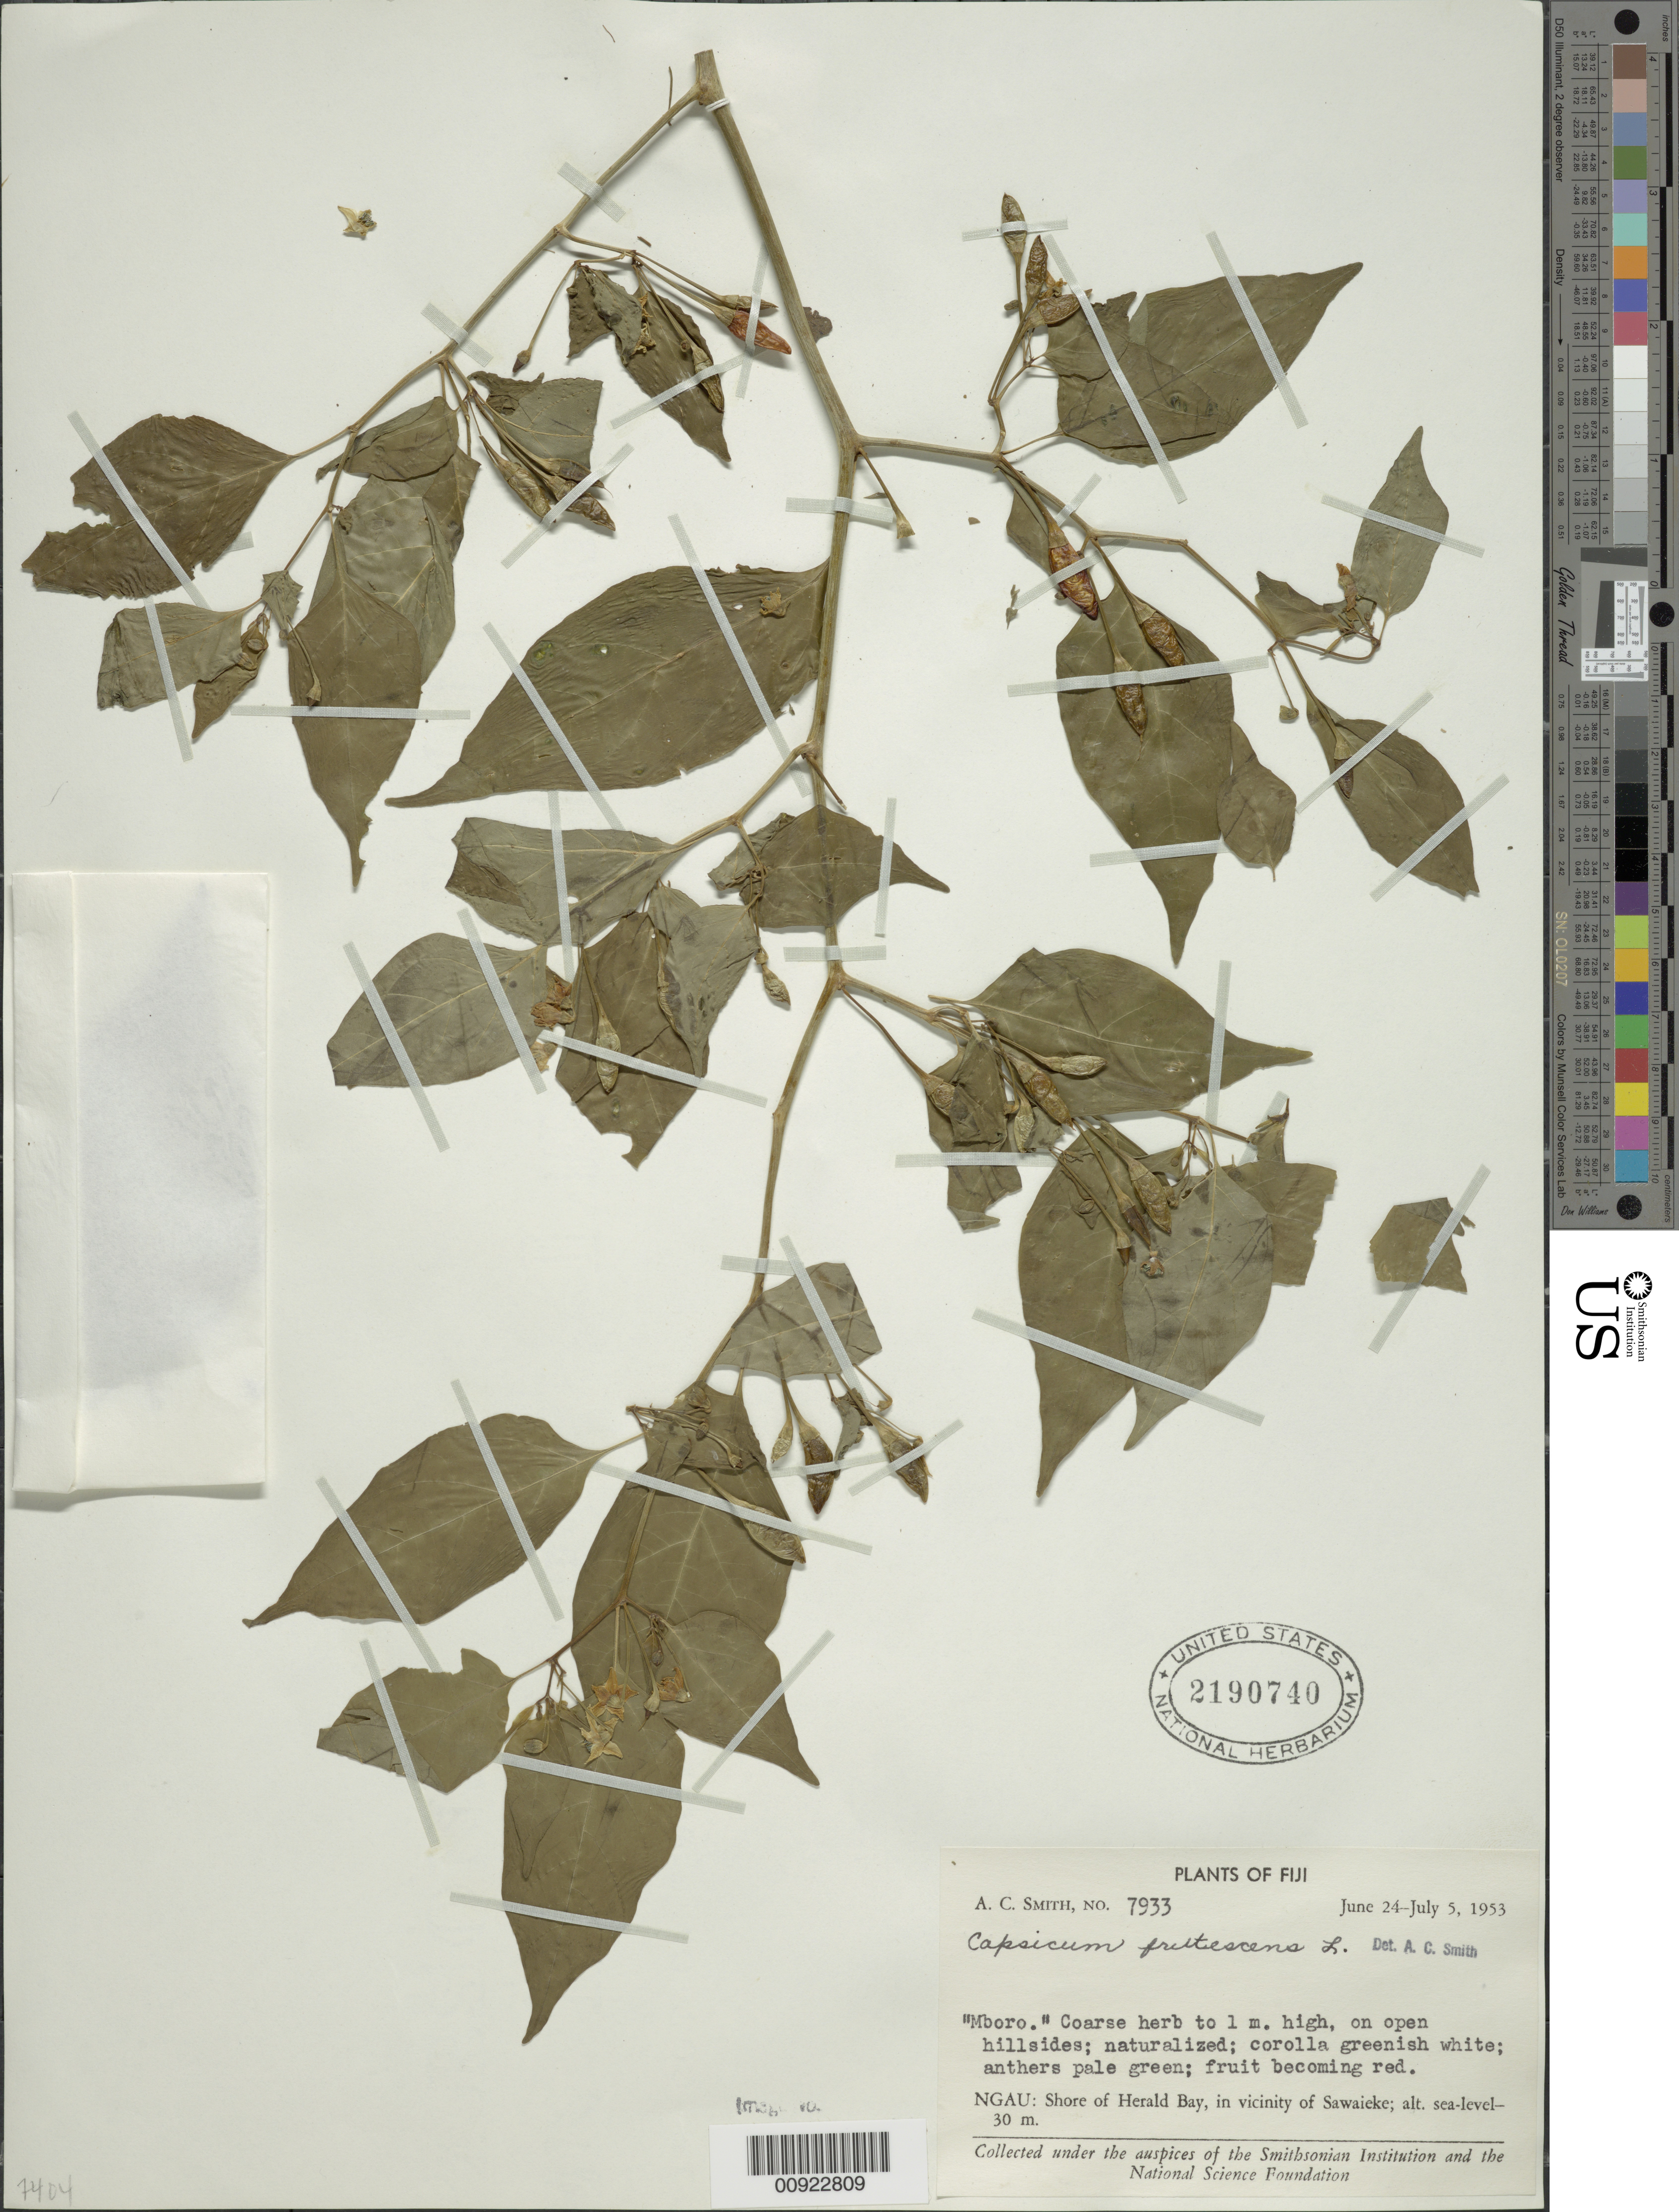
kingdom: Plantae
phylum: Tracheophyta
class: Magnoliopsida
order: Solanales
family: Solanaceae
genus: Capsicum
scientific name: Capsicum frutescens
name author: L.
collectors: C. A. Smith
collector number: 7933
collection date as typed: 24 Jun 1953 to 05 Jul 1953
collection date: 1953-06-24/1953-07-05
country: Fiji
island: Gau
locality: Shore of Herald Bay, in vicinity of Sawaieke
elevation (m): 0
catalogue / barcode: US 2190740